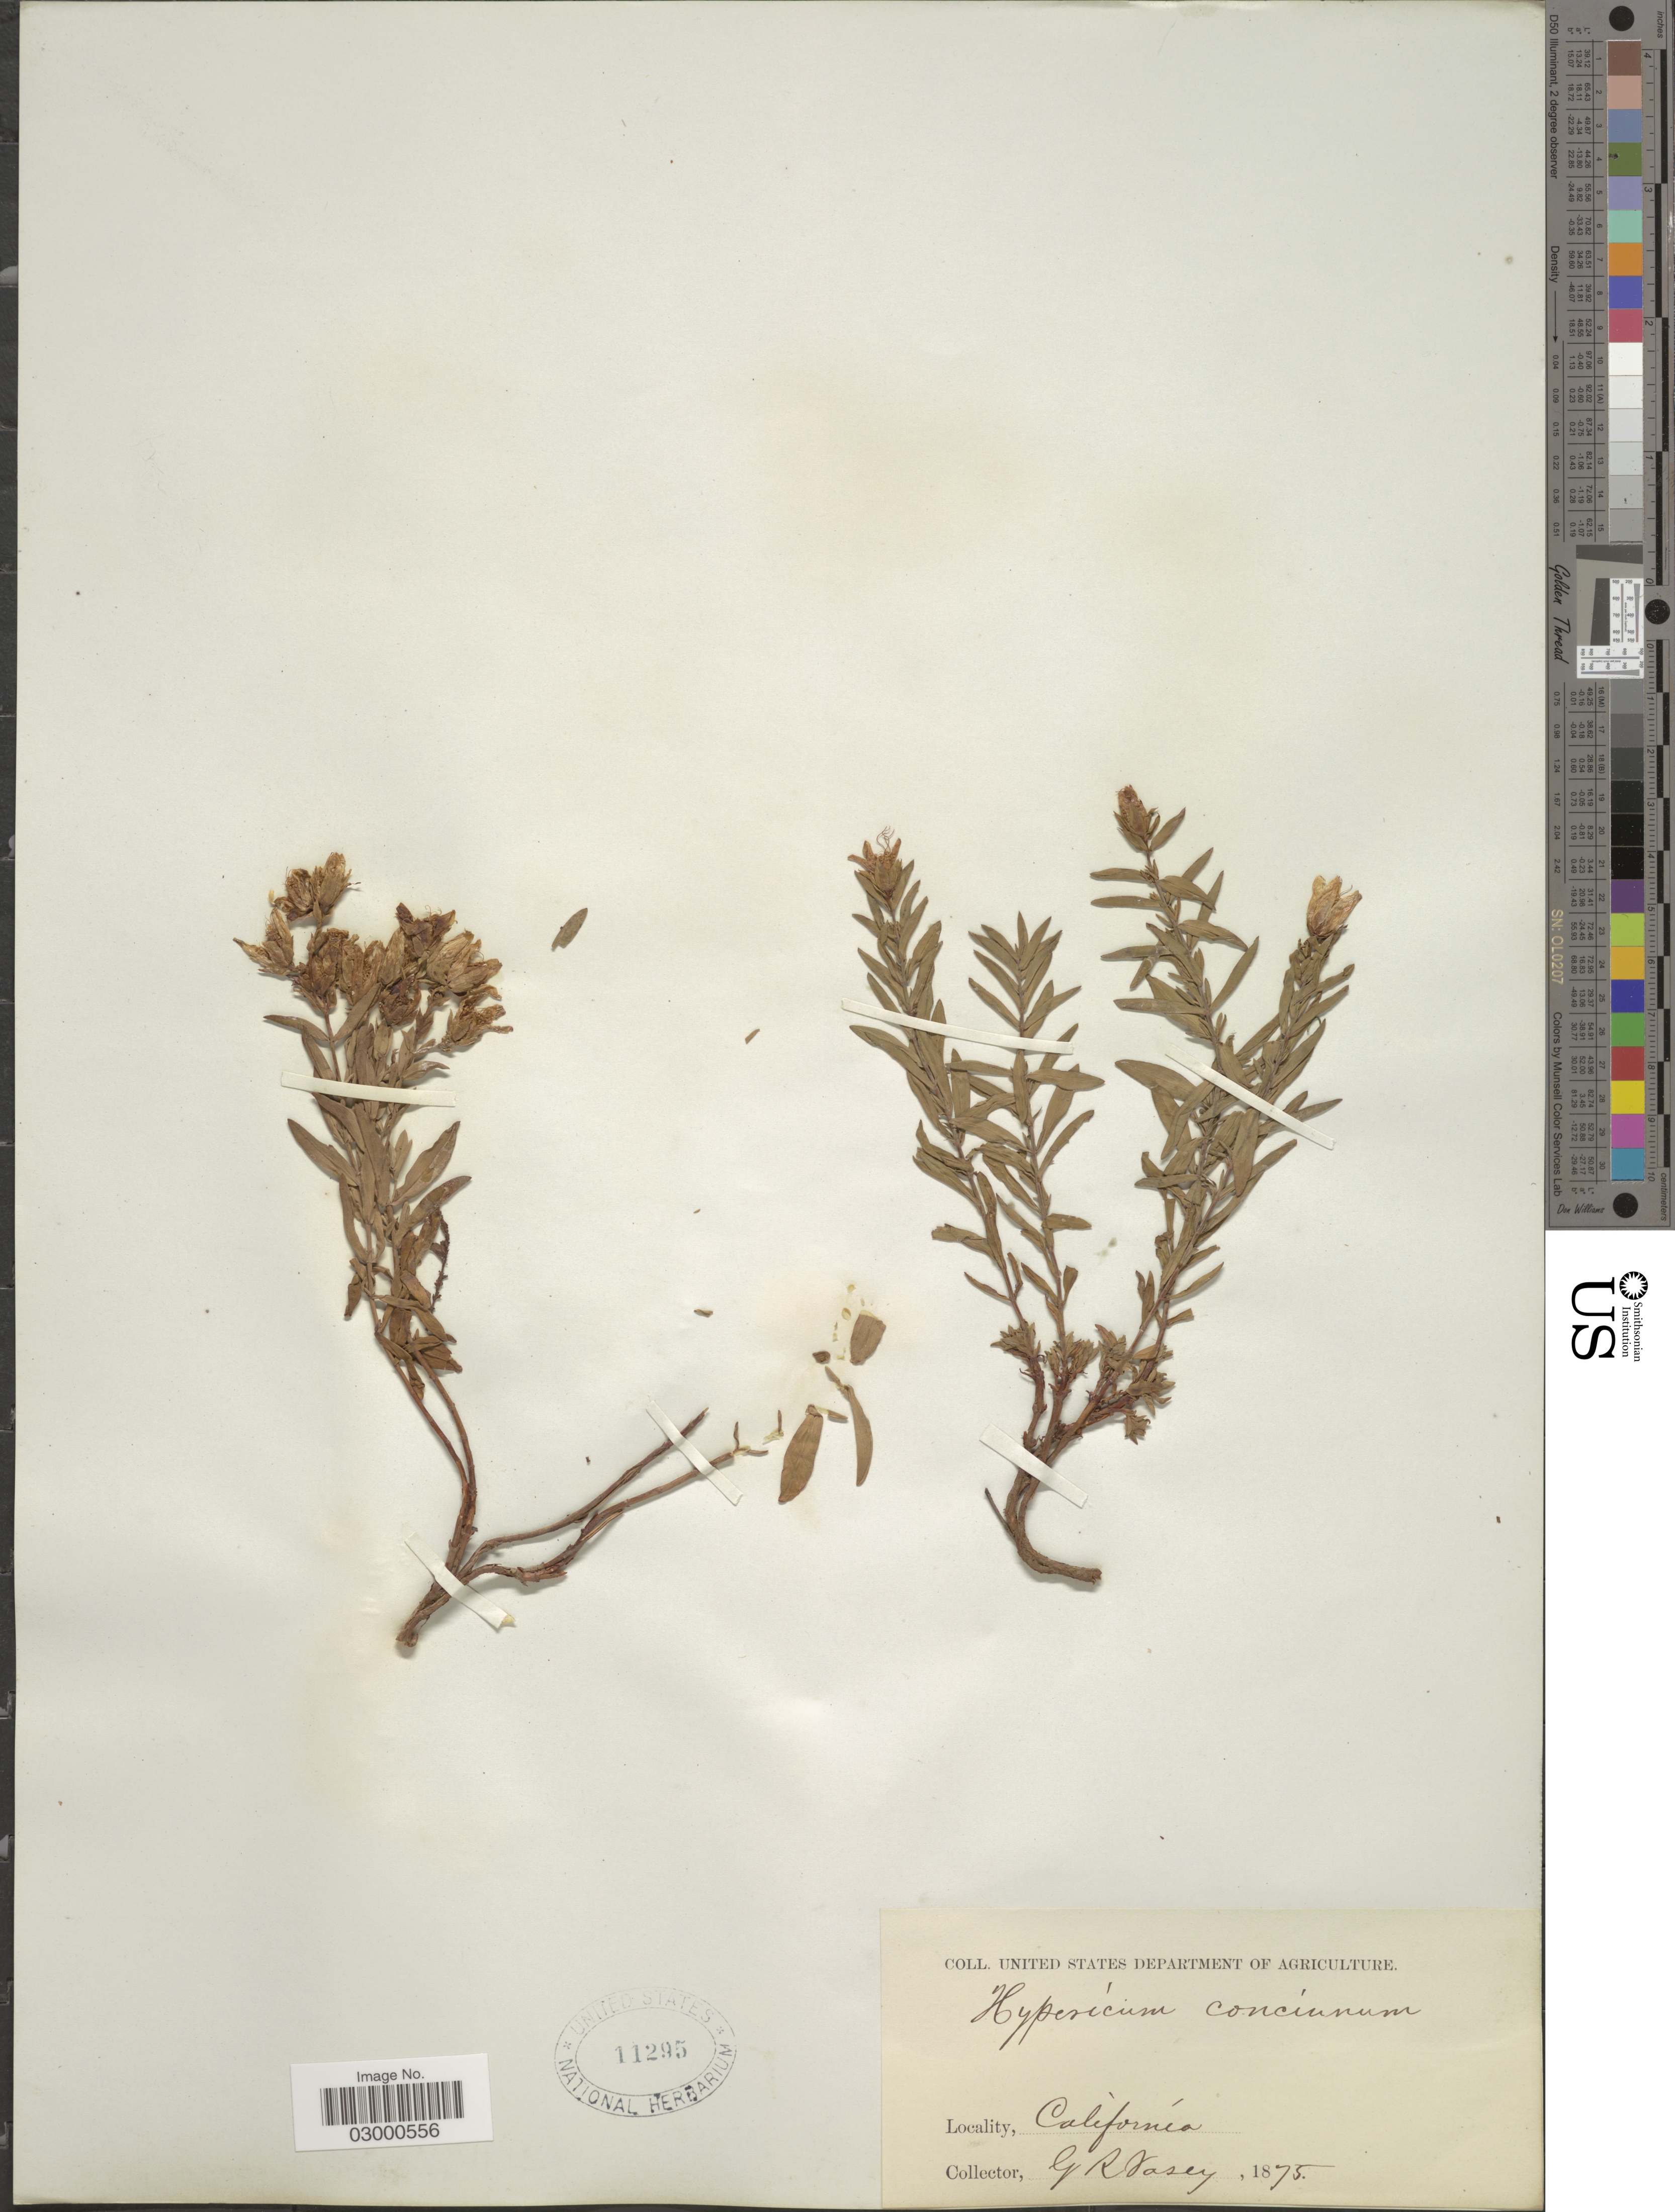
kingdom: Plantae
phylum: Tracheophyta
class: Magnoliopsida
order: Malpighiales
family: Hypericaceae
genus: Hypericum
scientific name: Hypericum concinnum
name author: Benth.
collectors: G. R. Vasey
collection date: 1875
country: United States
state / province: California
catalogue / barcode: US 11295